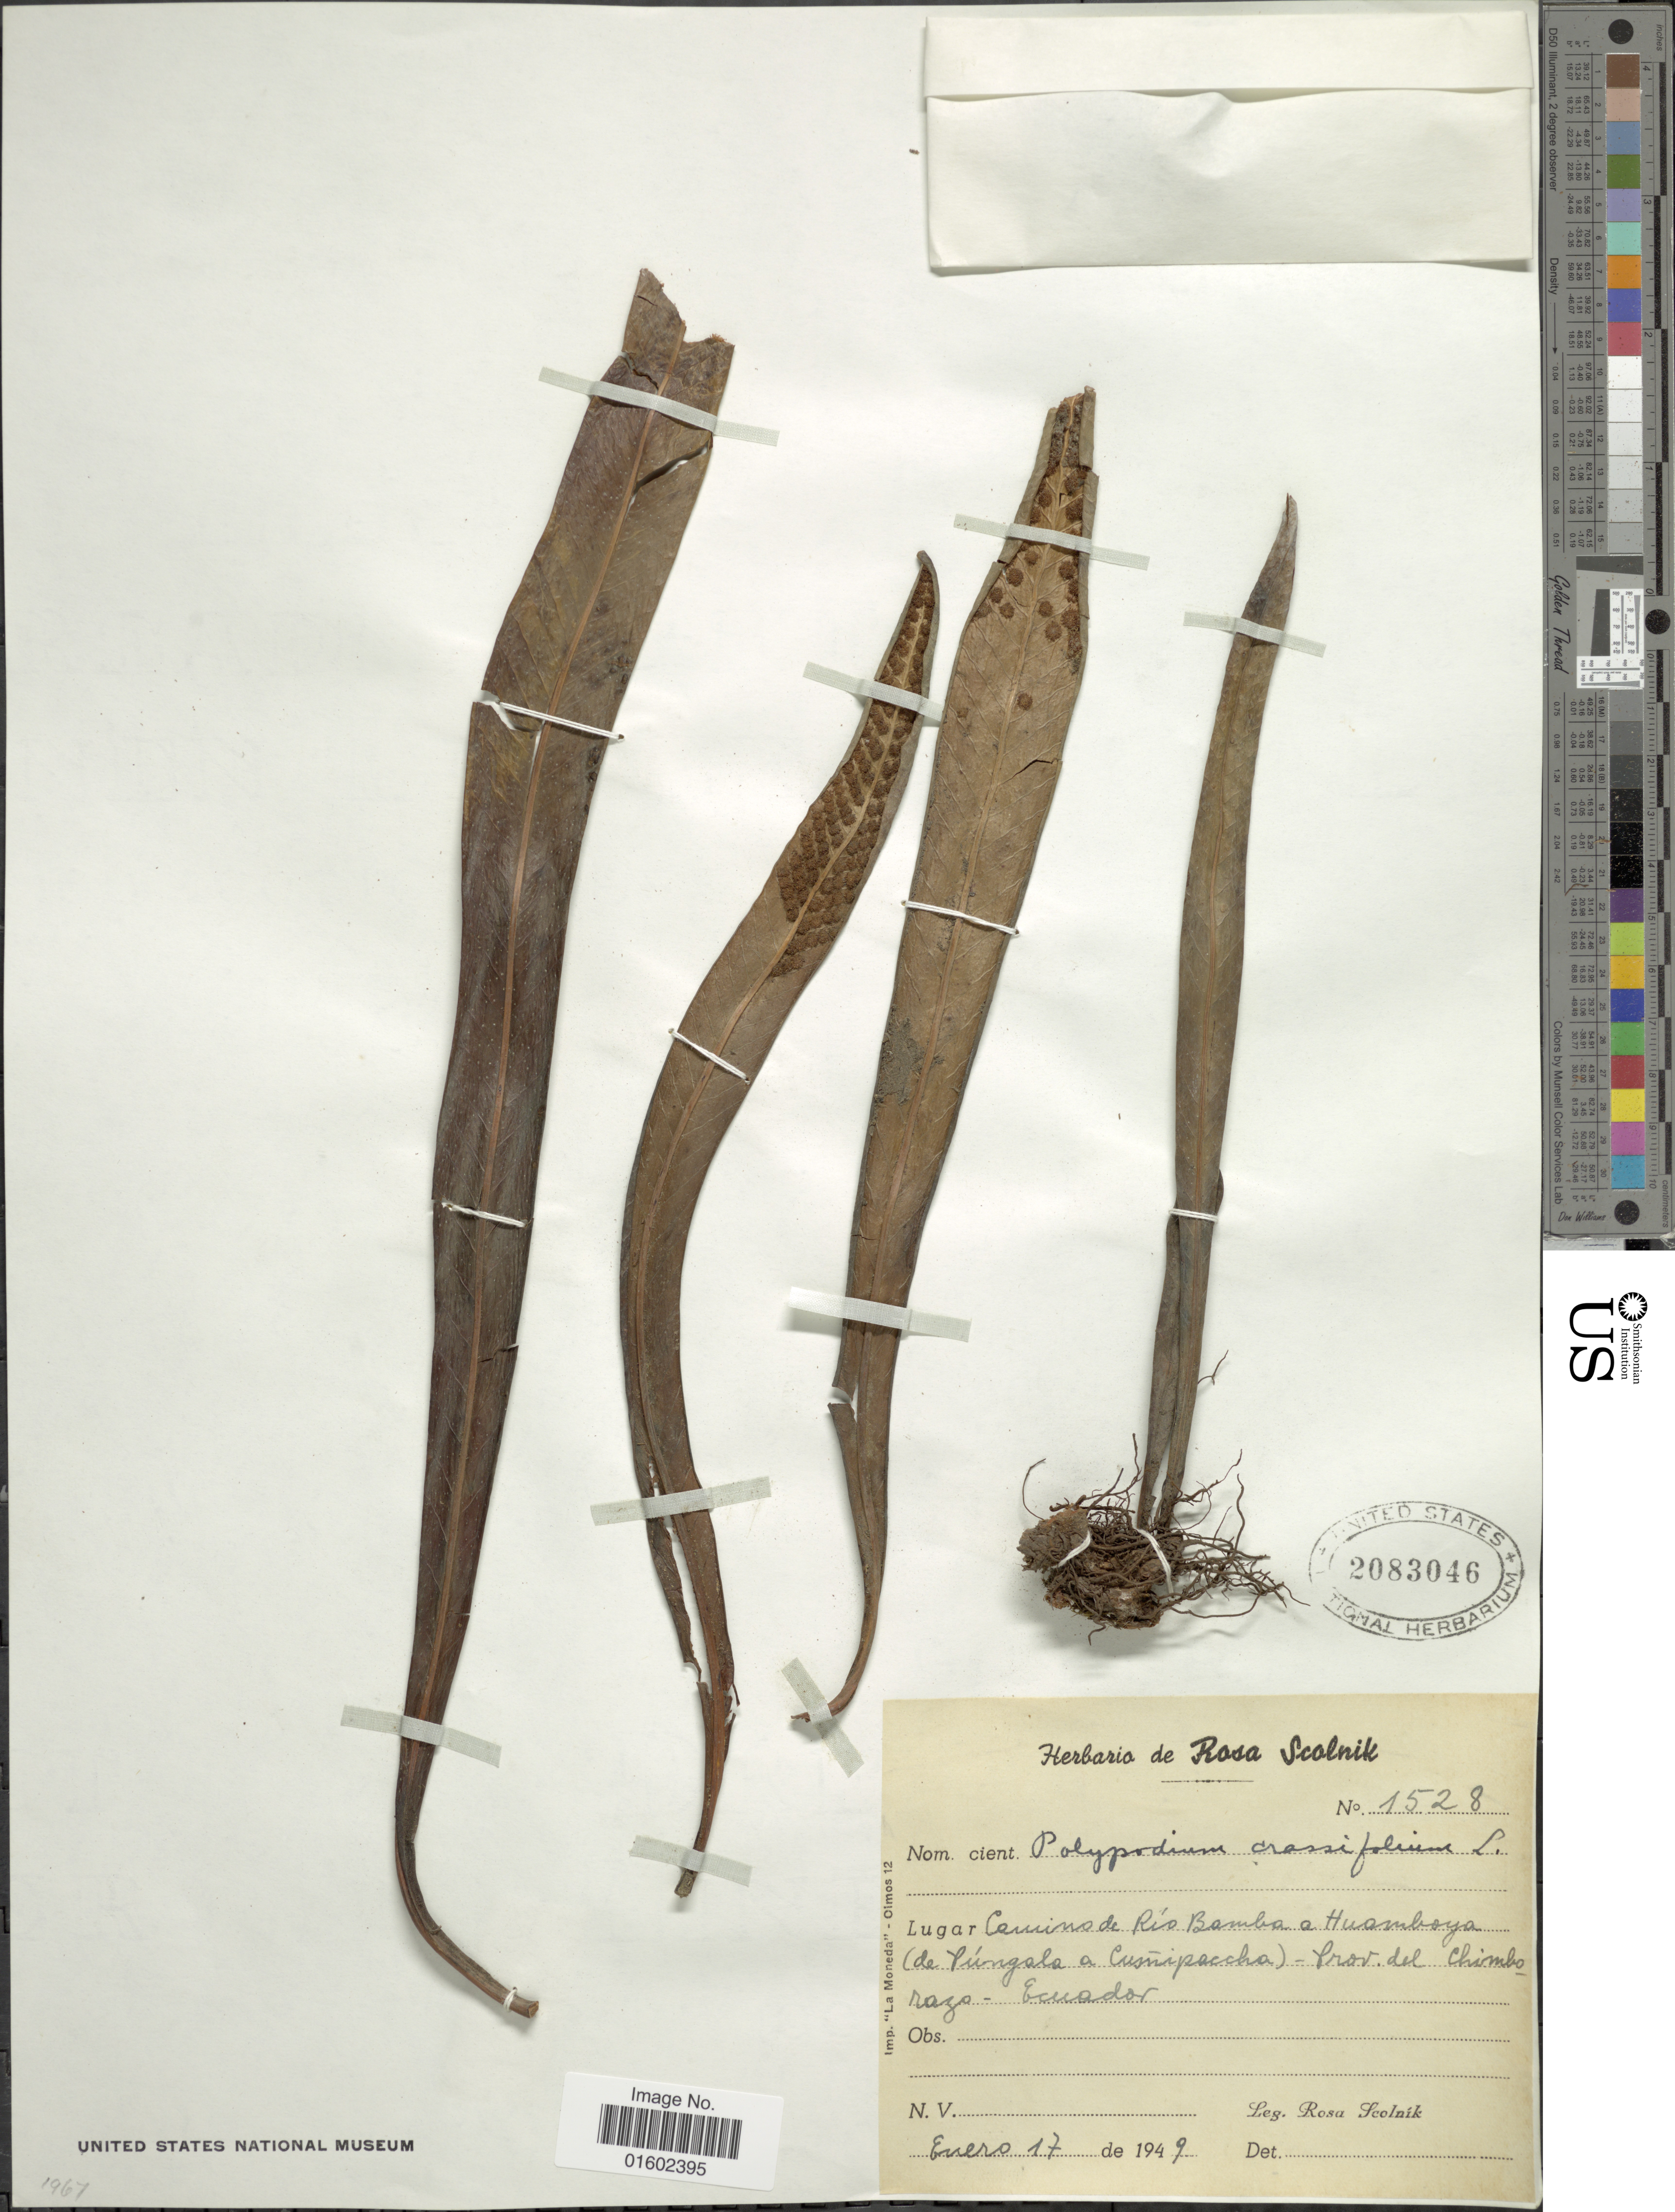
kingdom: Plantae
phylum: Tracheophyta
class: Polypodiopsida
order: Polypodiales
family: Polypodiaceae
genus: Niphidium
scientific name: Niphidium crassifolium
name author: (L.) Lellinger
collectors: R. Scolnik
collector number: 1528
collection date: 1949-01-17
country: Ecuador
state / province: Chimborazo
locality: Camino de Rio Bamba a Huamboya (de Tingala a Cusipacha), Prov. del Chimborazo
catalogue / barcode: US 2083046